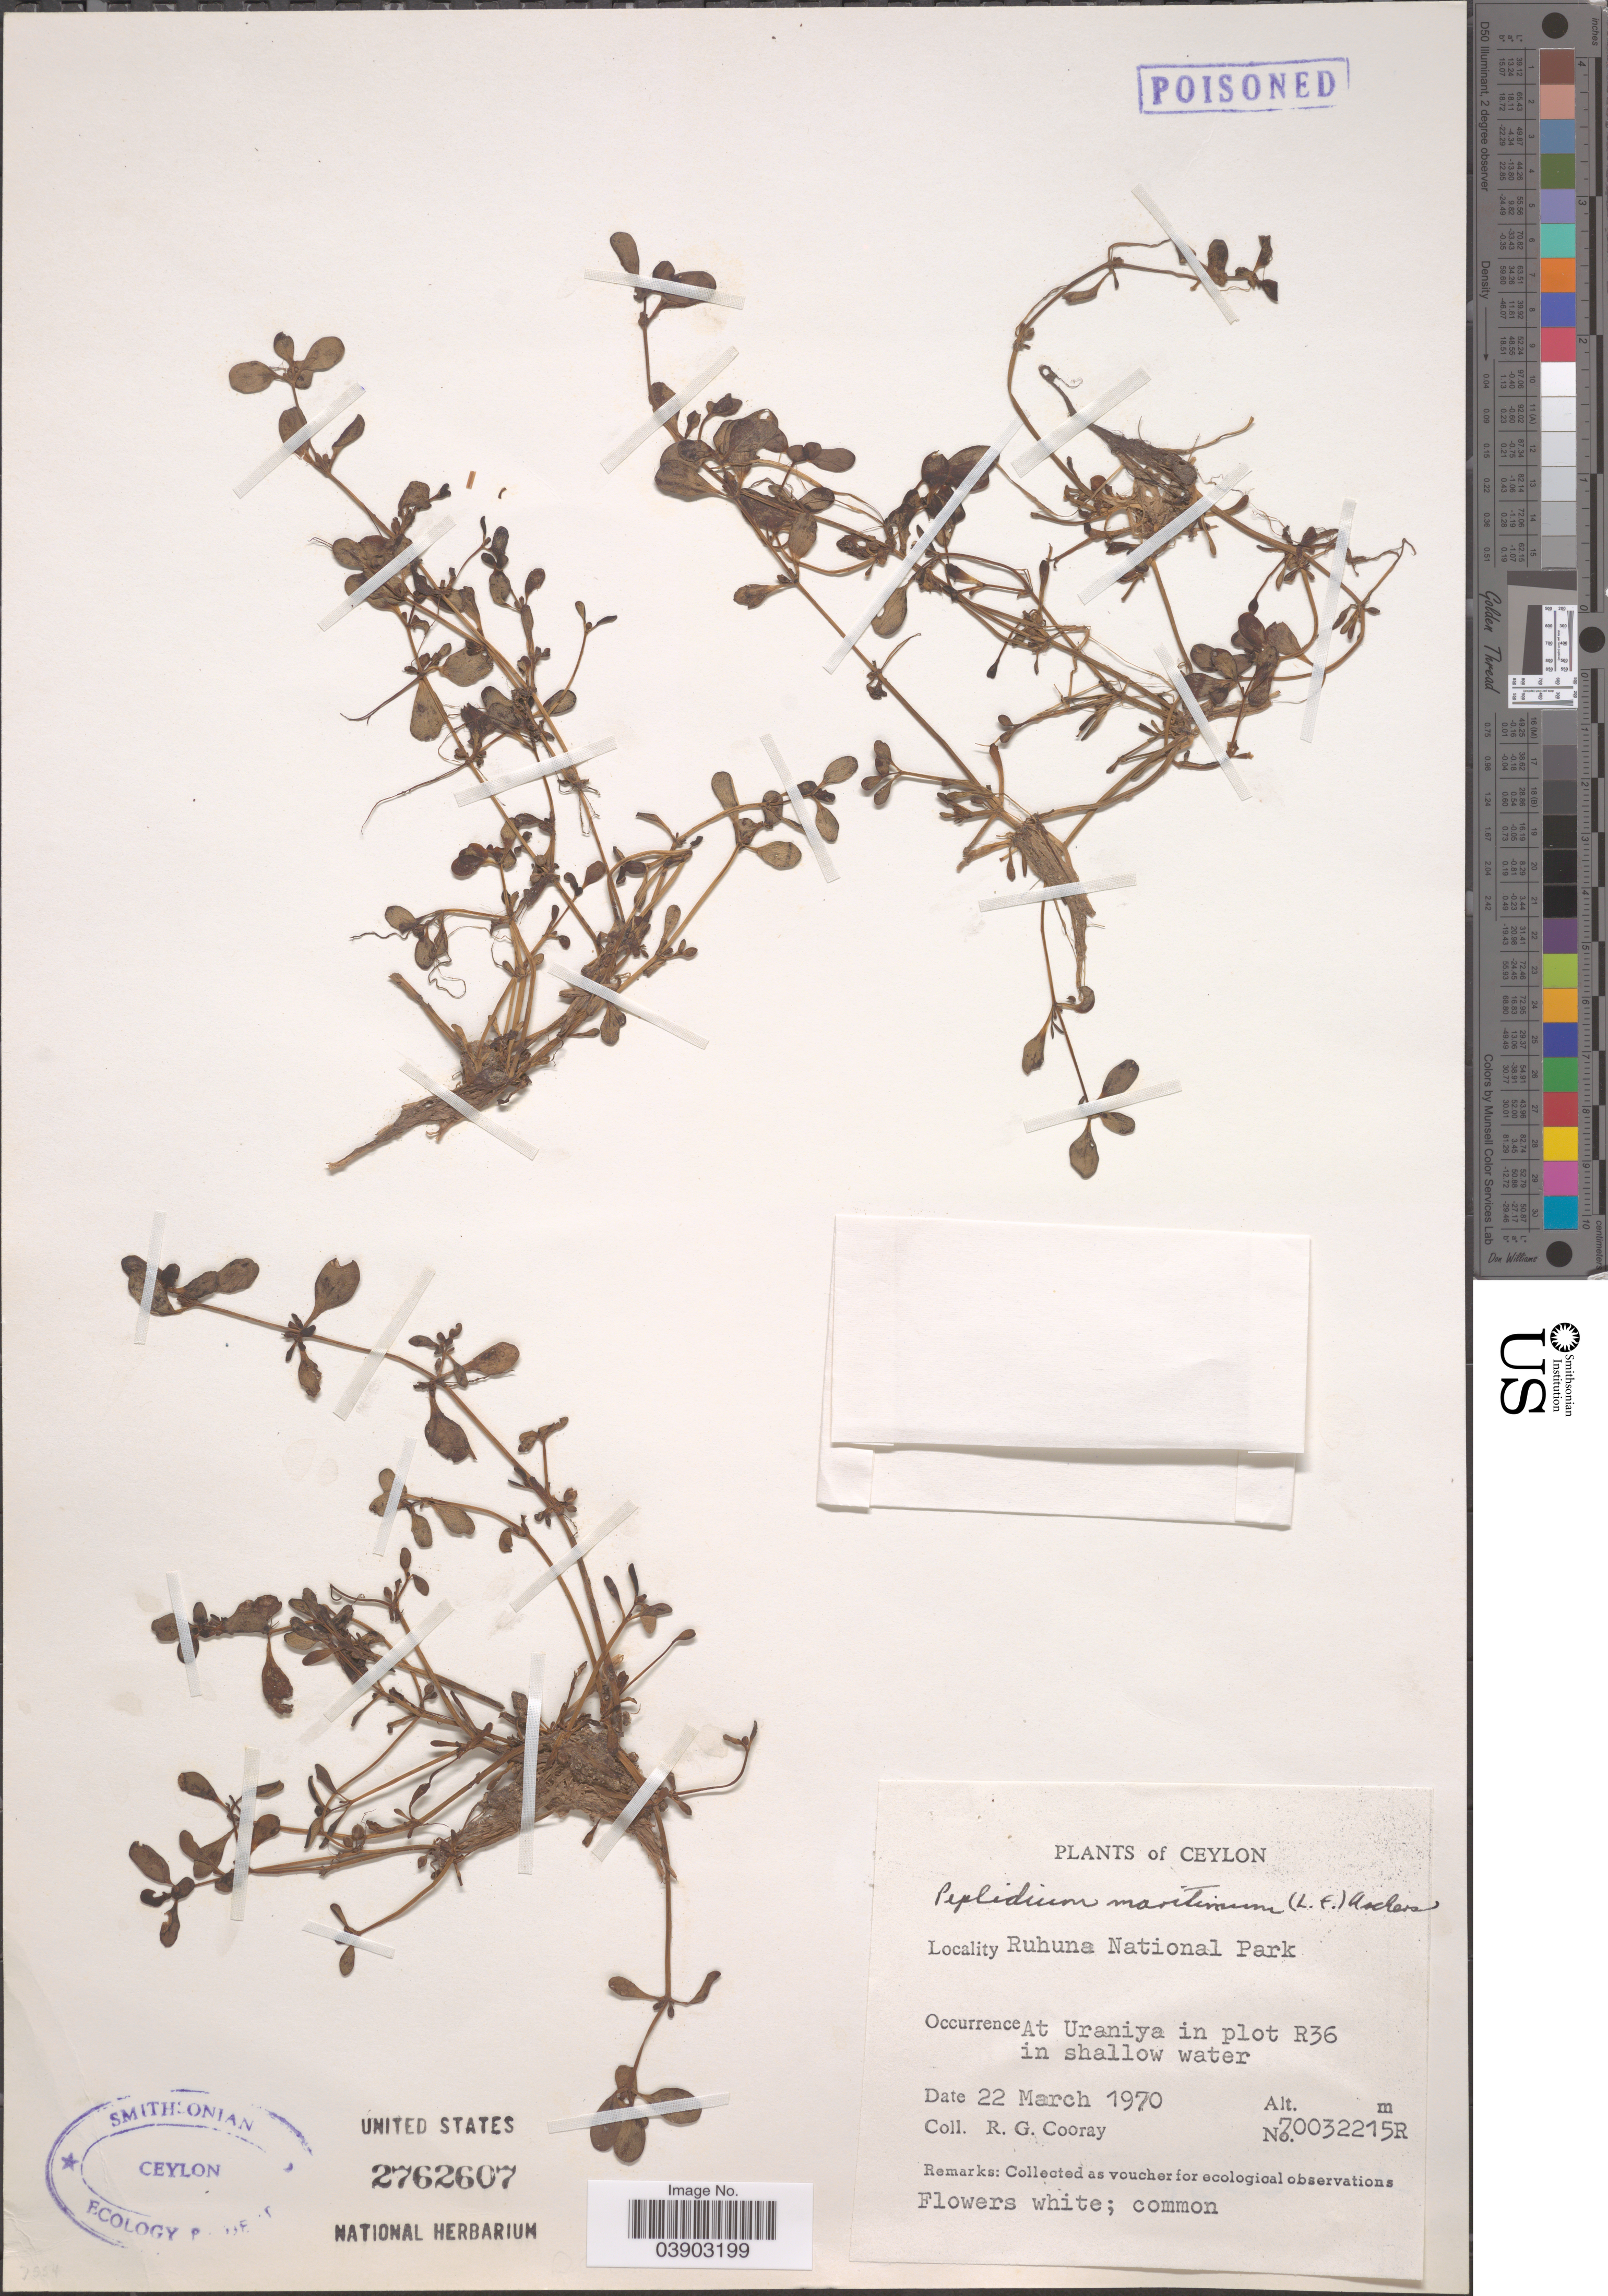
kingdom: Plantae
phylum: Tracheophyta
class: Magnoliopsida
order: Lamiales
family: Phrymaceae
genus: Peplidium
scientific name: Peplidium maritimum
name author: (L. f.) Asch.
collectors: R. Cooray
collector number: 70032215R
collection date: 1970-03-22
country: Sri Lanka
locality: Ceylon. Ruhuna National Park. At Uraniya in plot R36 in shallow water.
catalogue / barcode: US 2762607